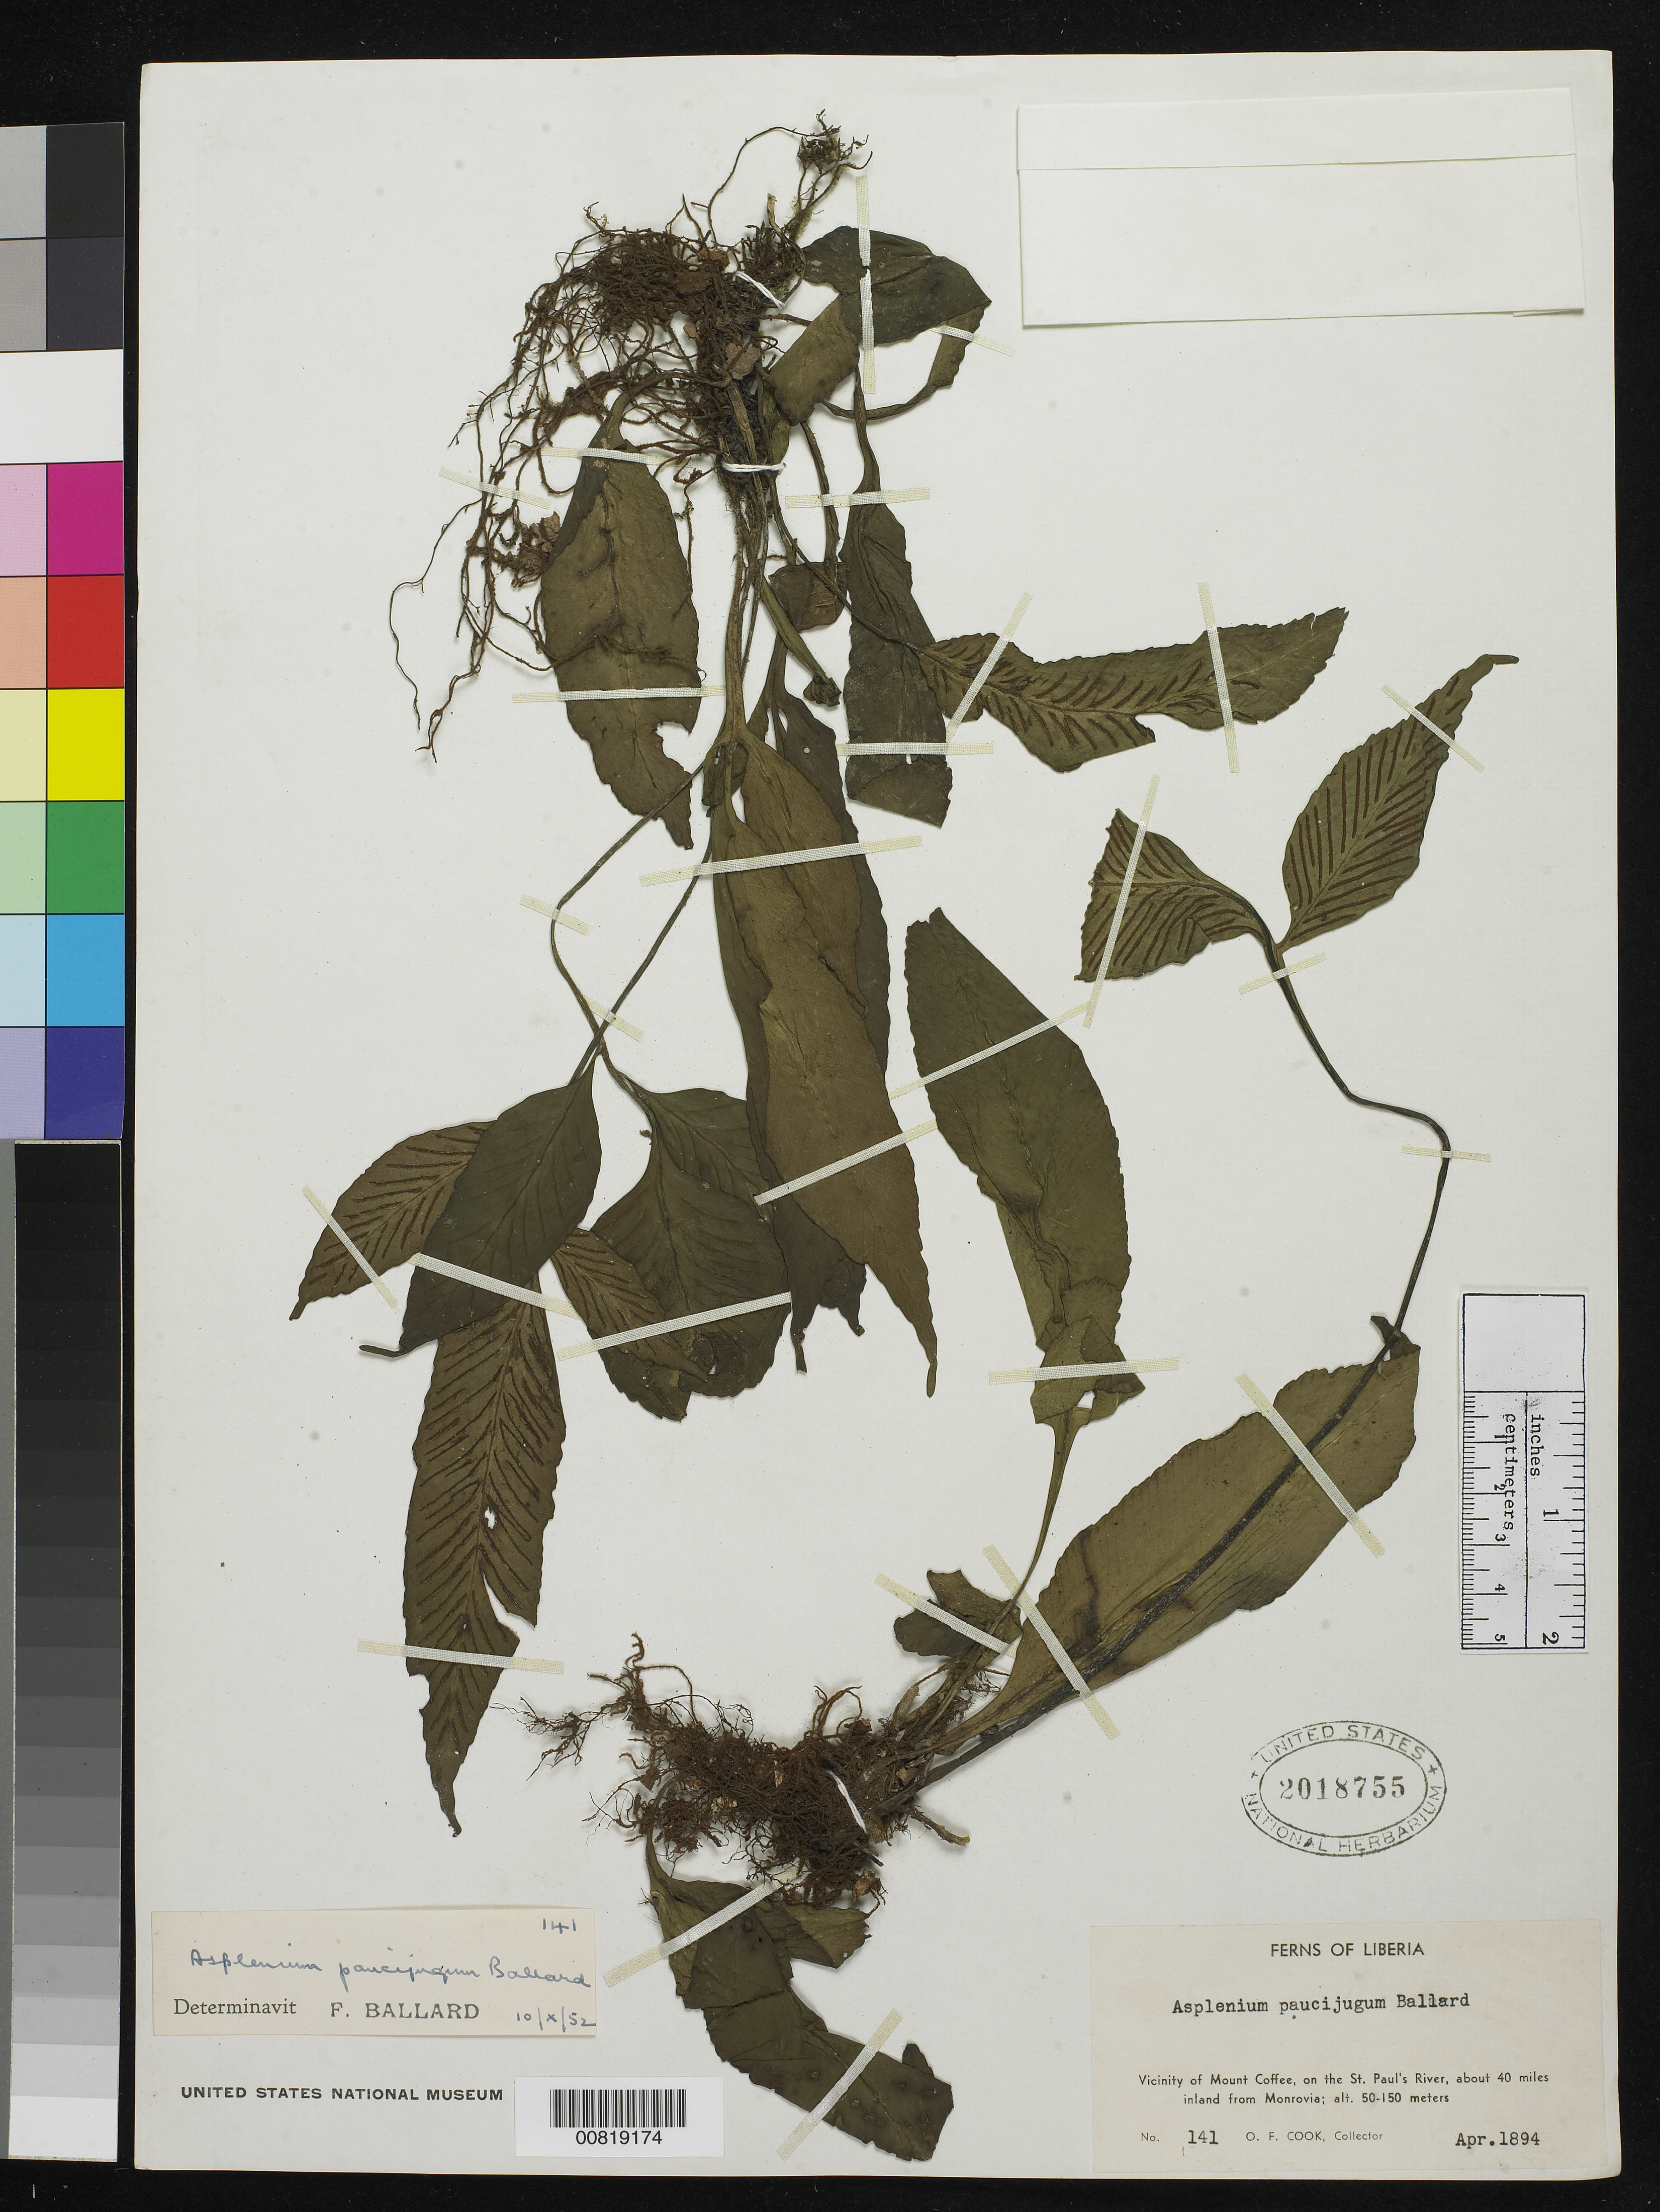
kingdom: Plantae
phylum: Tracheophyta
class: Polypodiopsida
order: Polypodiales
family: Aspleniaceae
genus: Asplenium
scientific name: Asplenium paucijugum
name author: Ballard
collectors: O. F. Cook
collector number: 141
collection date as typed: Apr 1894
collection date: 1894-04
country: Liberia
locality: Vicinity of Mount Coffee, on the St. Paul's River, about 40 miles from Monrovia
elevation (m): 50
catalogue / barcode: US 2018755